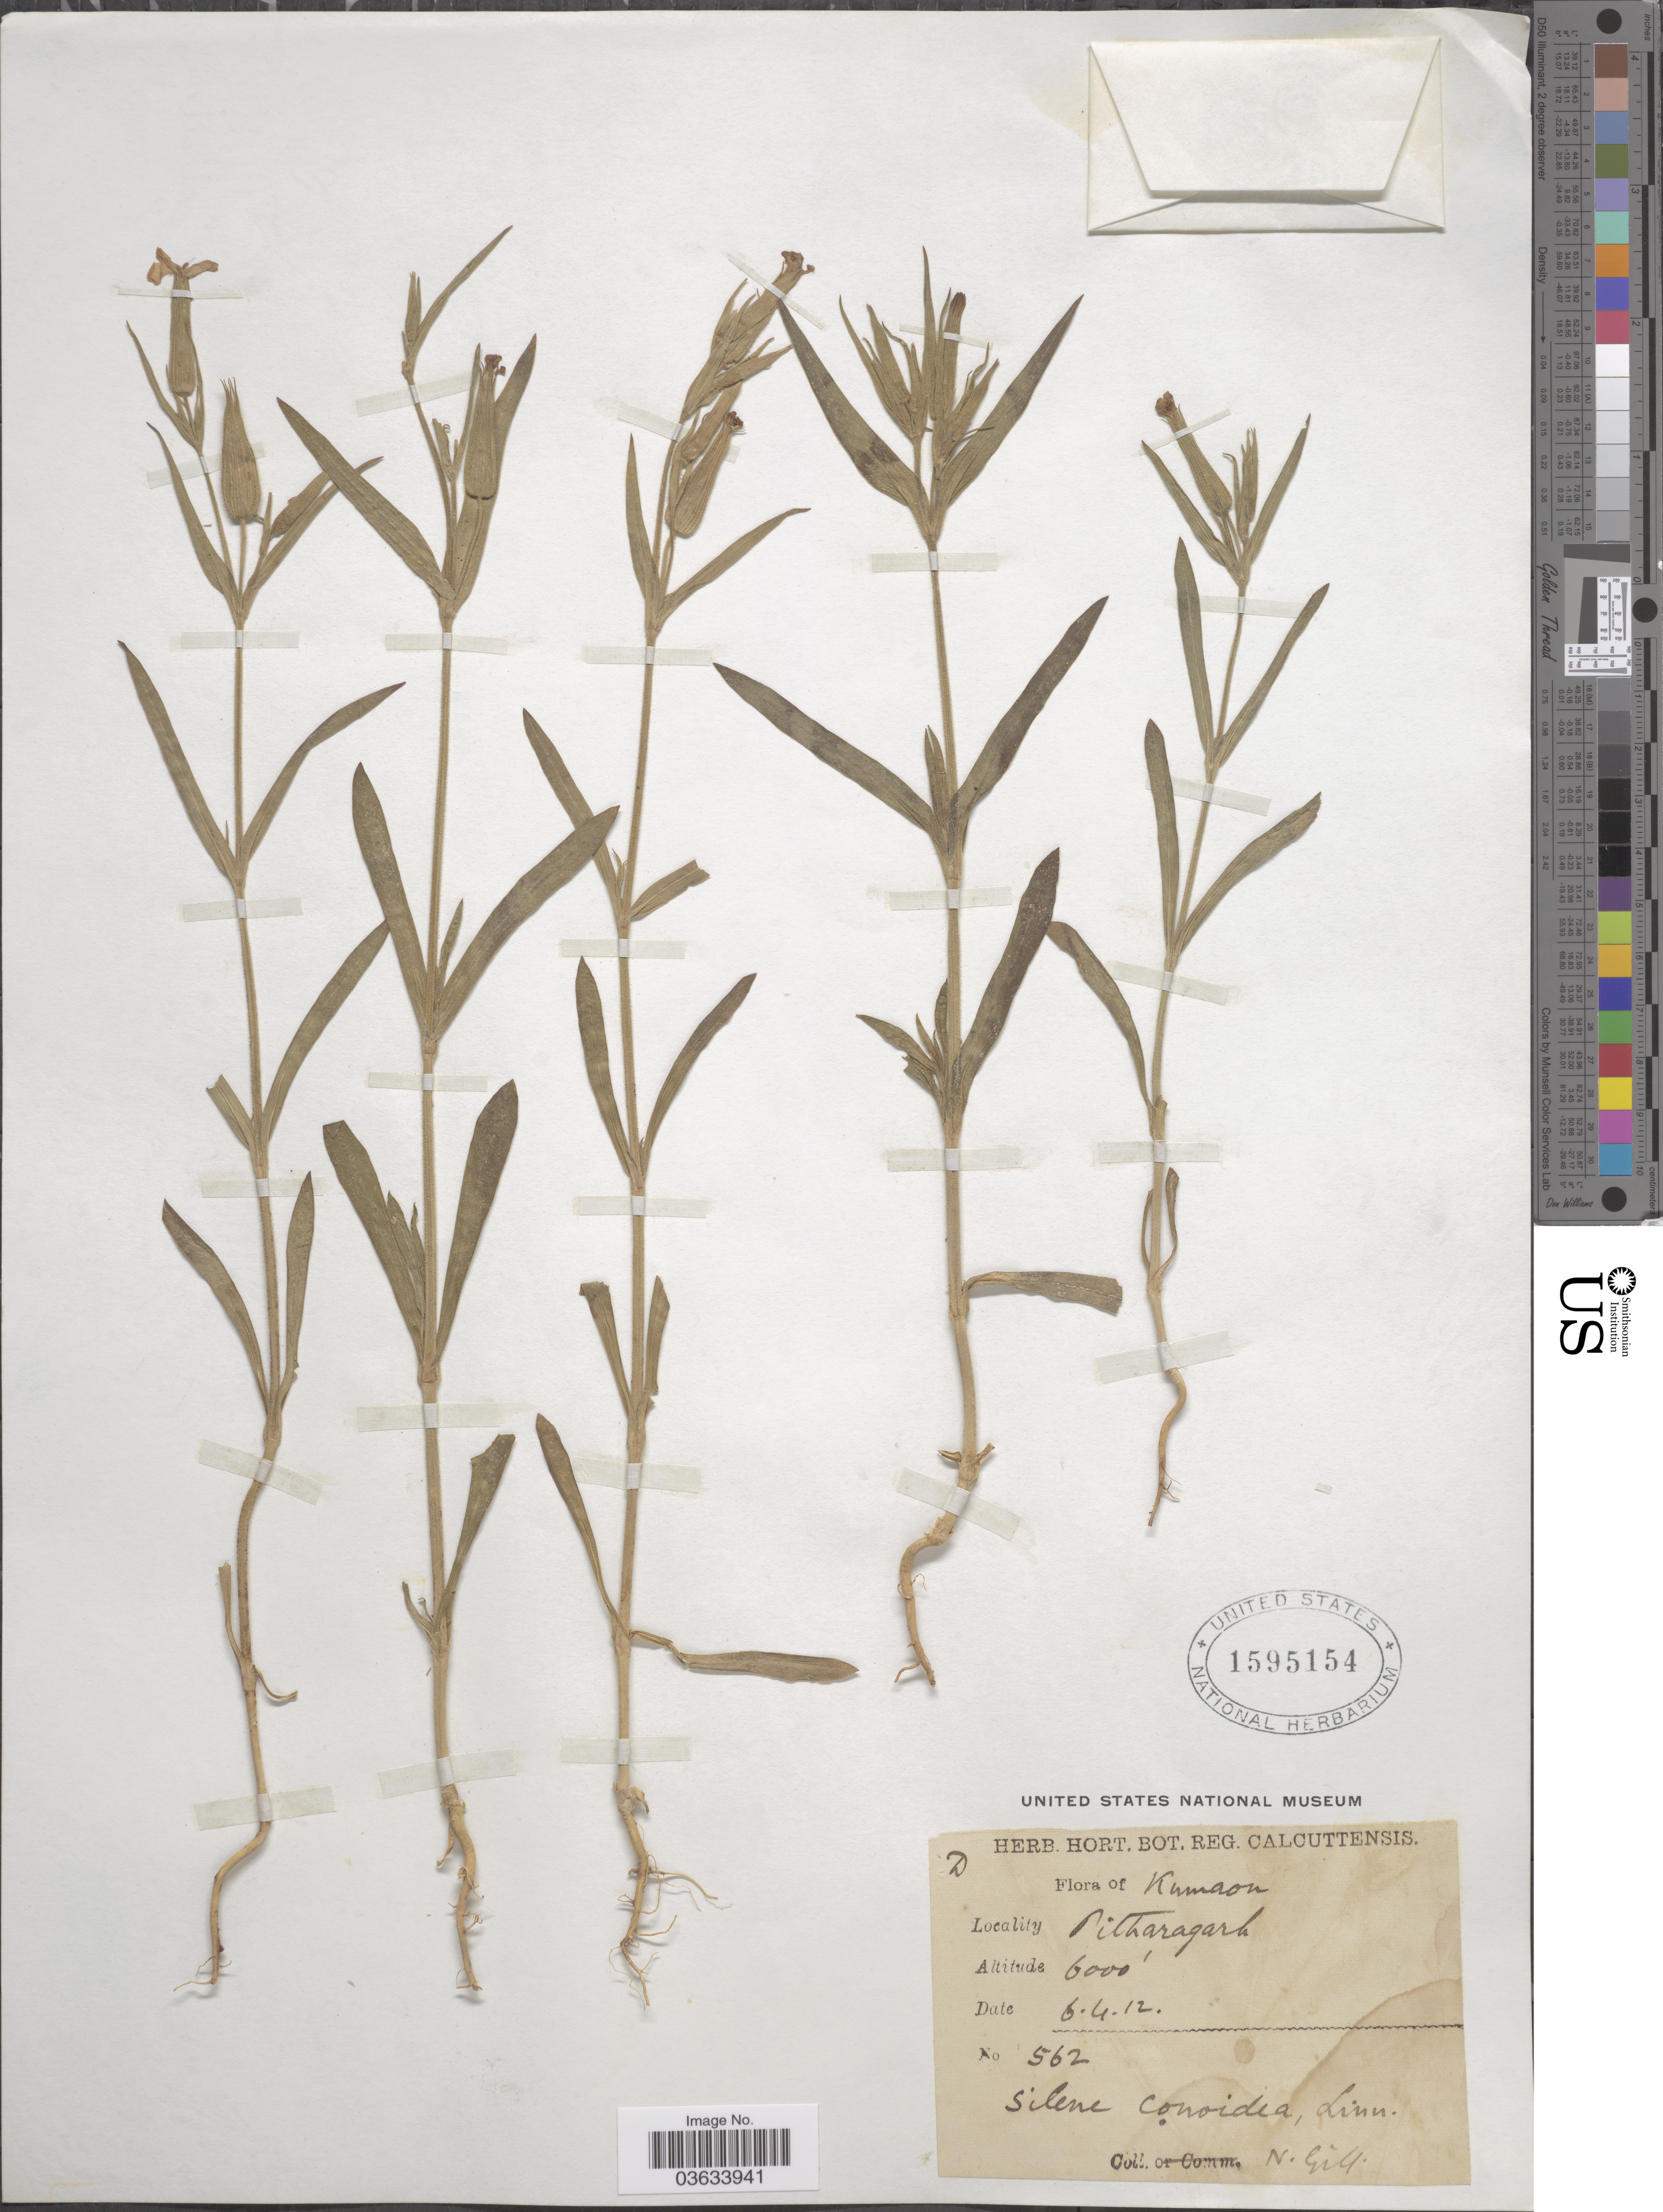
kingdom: Plantae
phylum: Tracheophyta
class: Magnoliopsida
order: Caryophyllales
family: Caryophyllaceae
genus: Silene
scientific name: Silene conoidea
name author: L.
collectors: N. Gill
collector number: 562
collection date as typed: Transcribed d/m/y: 6/4/12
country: India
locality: Kumaon. Pitharagarh.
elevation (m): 1829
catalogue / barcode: US 1595154